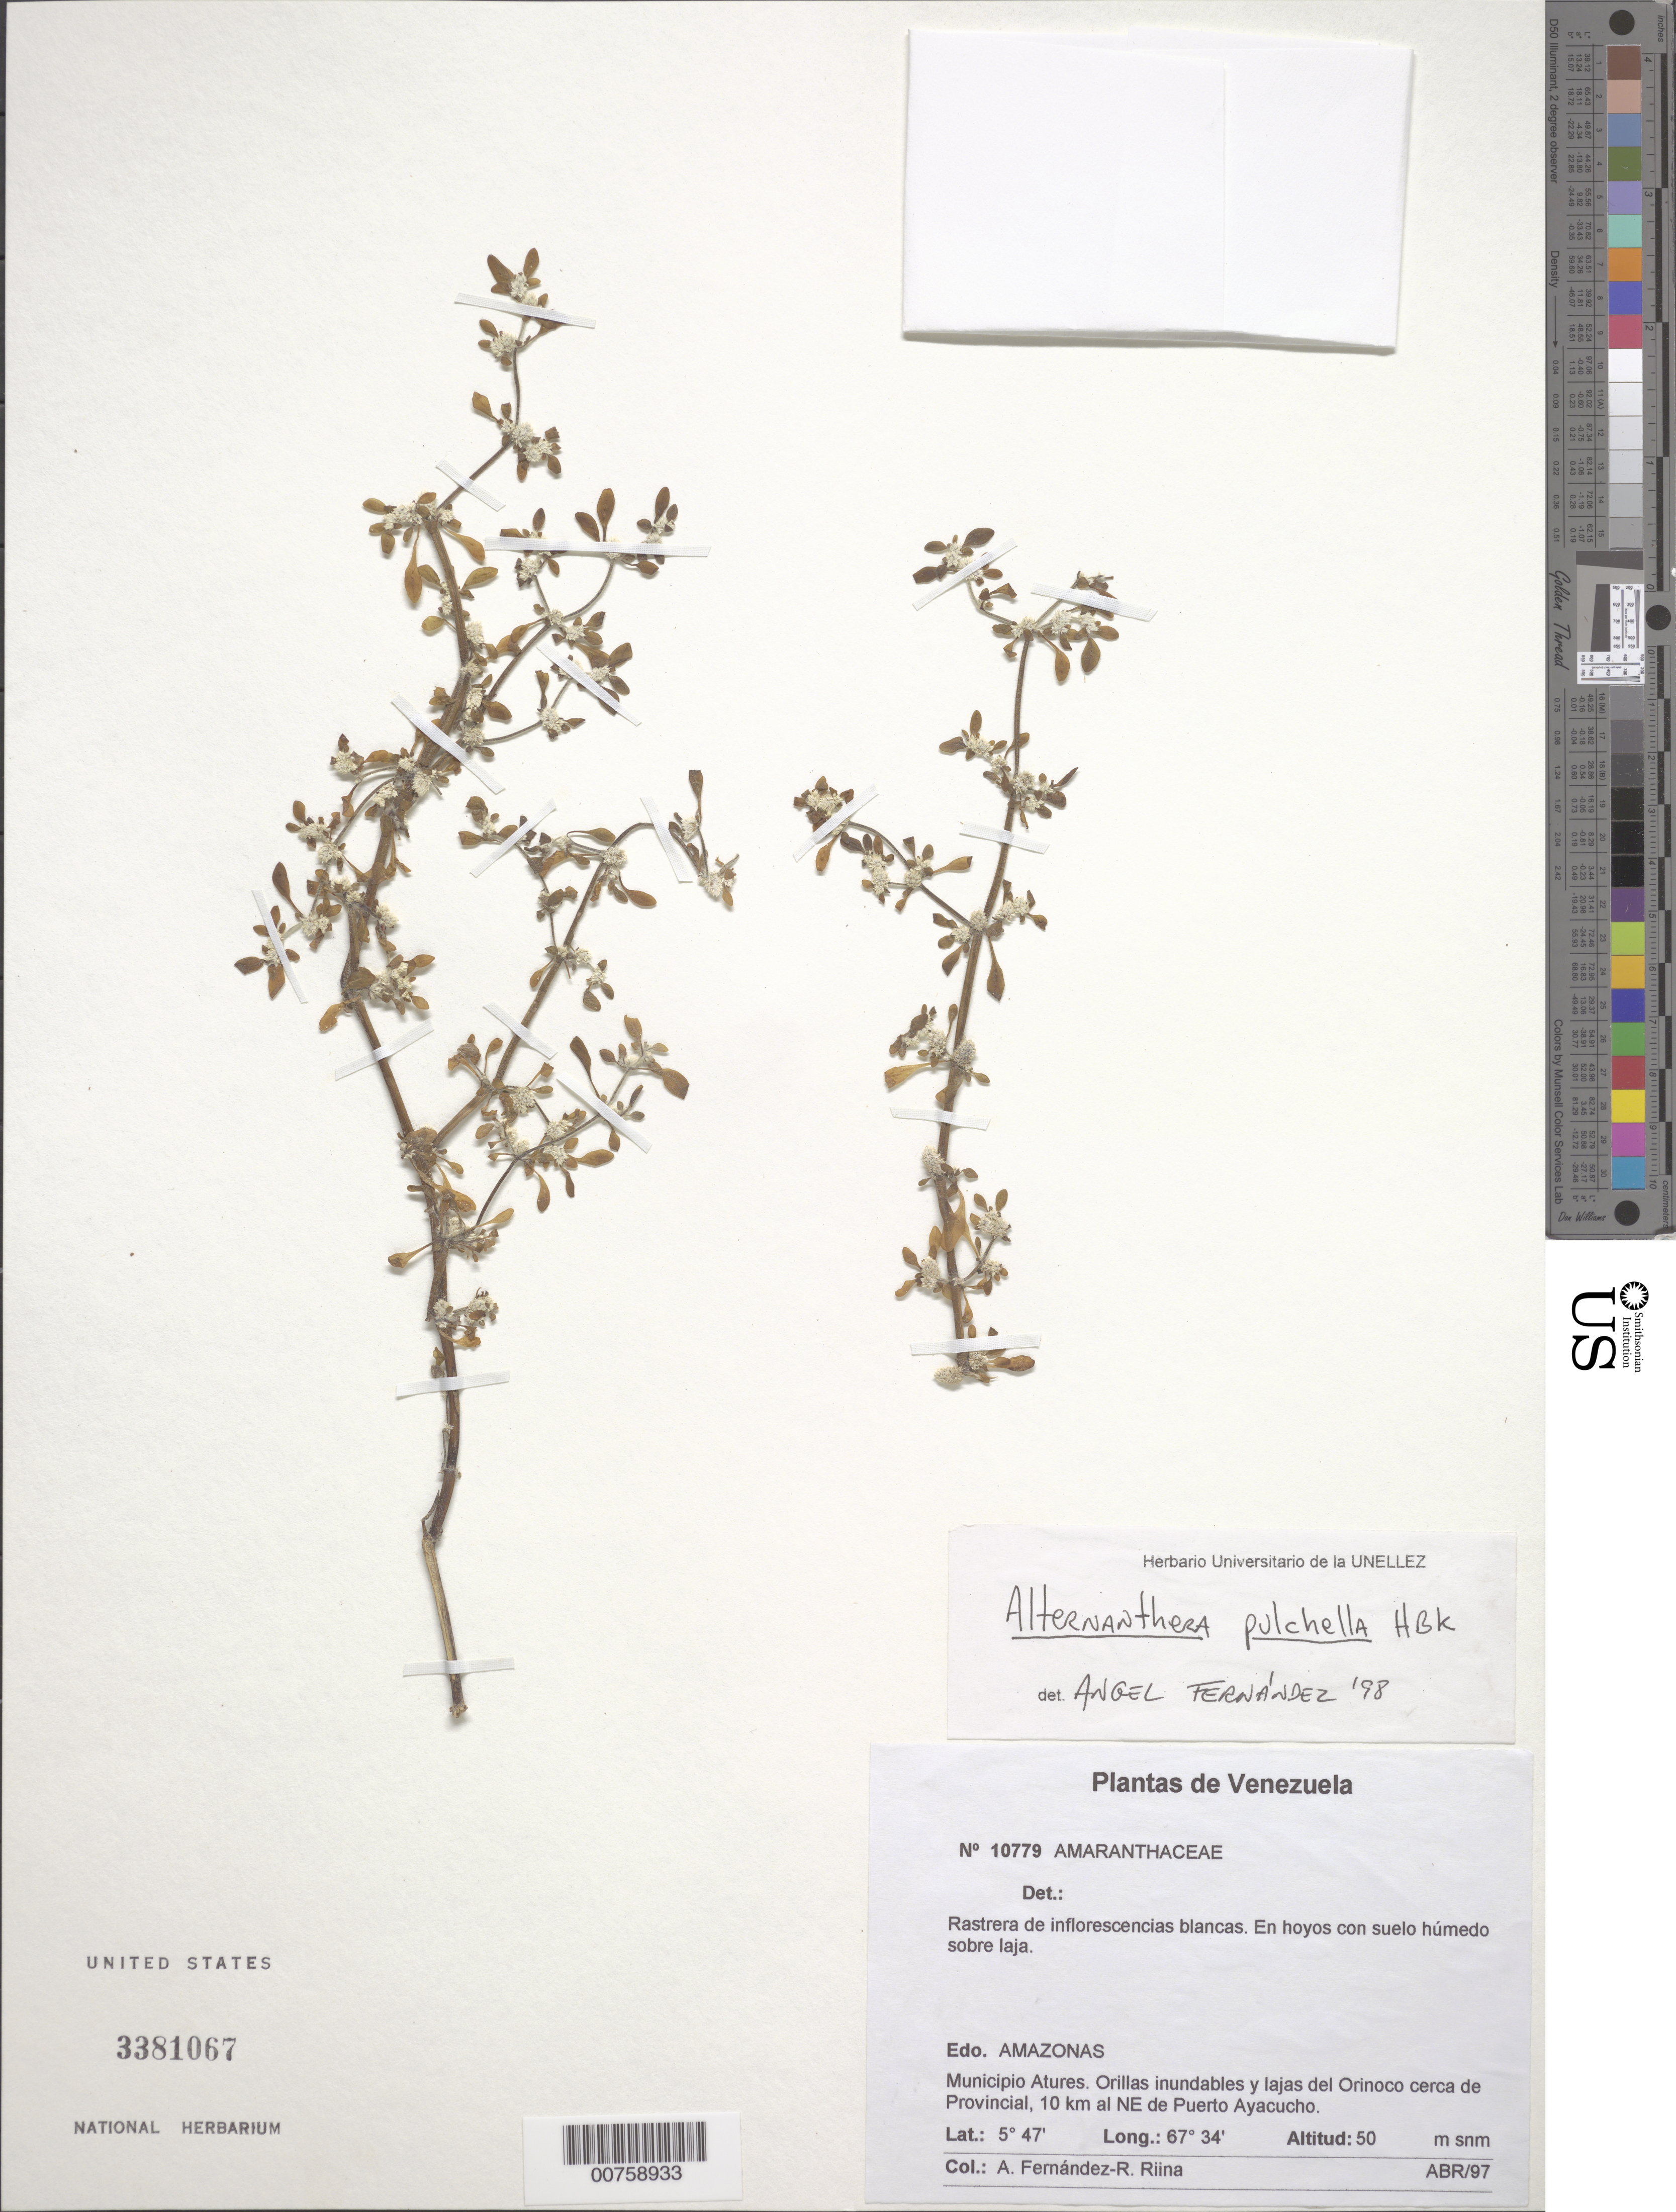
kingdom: Plantae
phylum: Tracheophyta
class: Magnoliopsida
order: Caryophyllales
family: Amaranthaceae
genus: Alternanthera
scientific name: Alternanthera pulchella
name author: Kunth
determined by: Fernández, A.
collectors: A. Fernández & R. Riina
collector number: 10779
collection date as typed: Apr-97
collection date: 1997-04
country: Venezuela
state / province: Amazonas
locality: Mun. Atures, Piedra el Berraco, E de la via que conduce a Provincial, 10 km al NE de Puerto Ayacucho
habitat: Hoyos con suelo humedo sobre laja; laja granítica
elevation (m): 50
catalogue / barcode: US 3381067